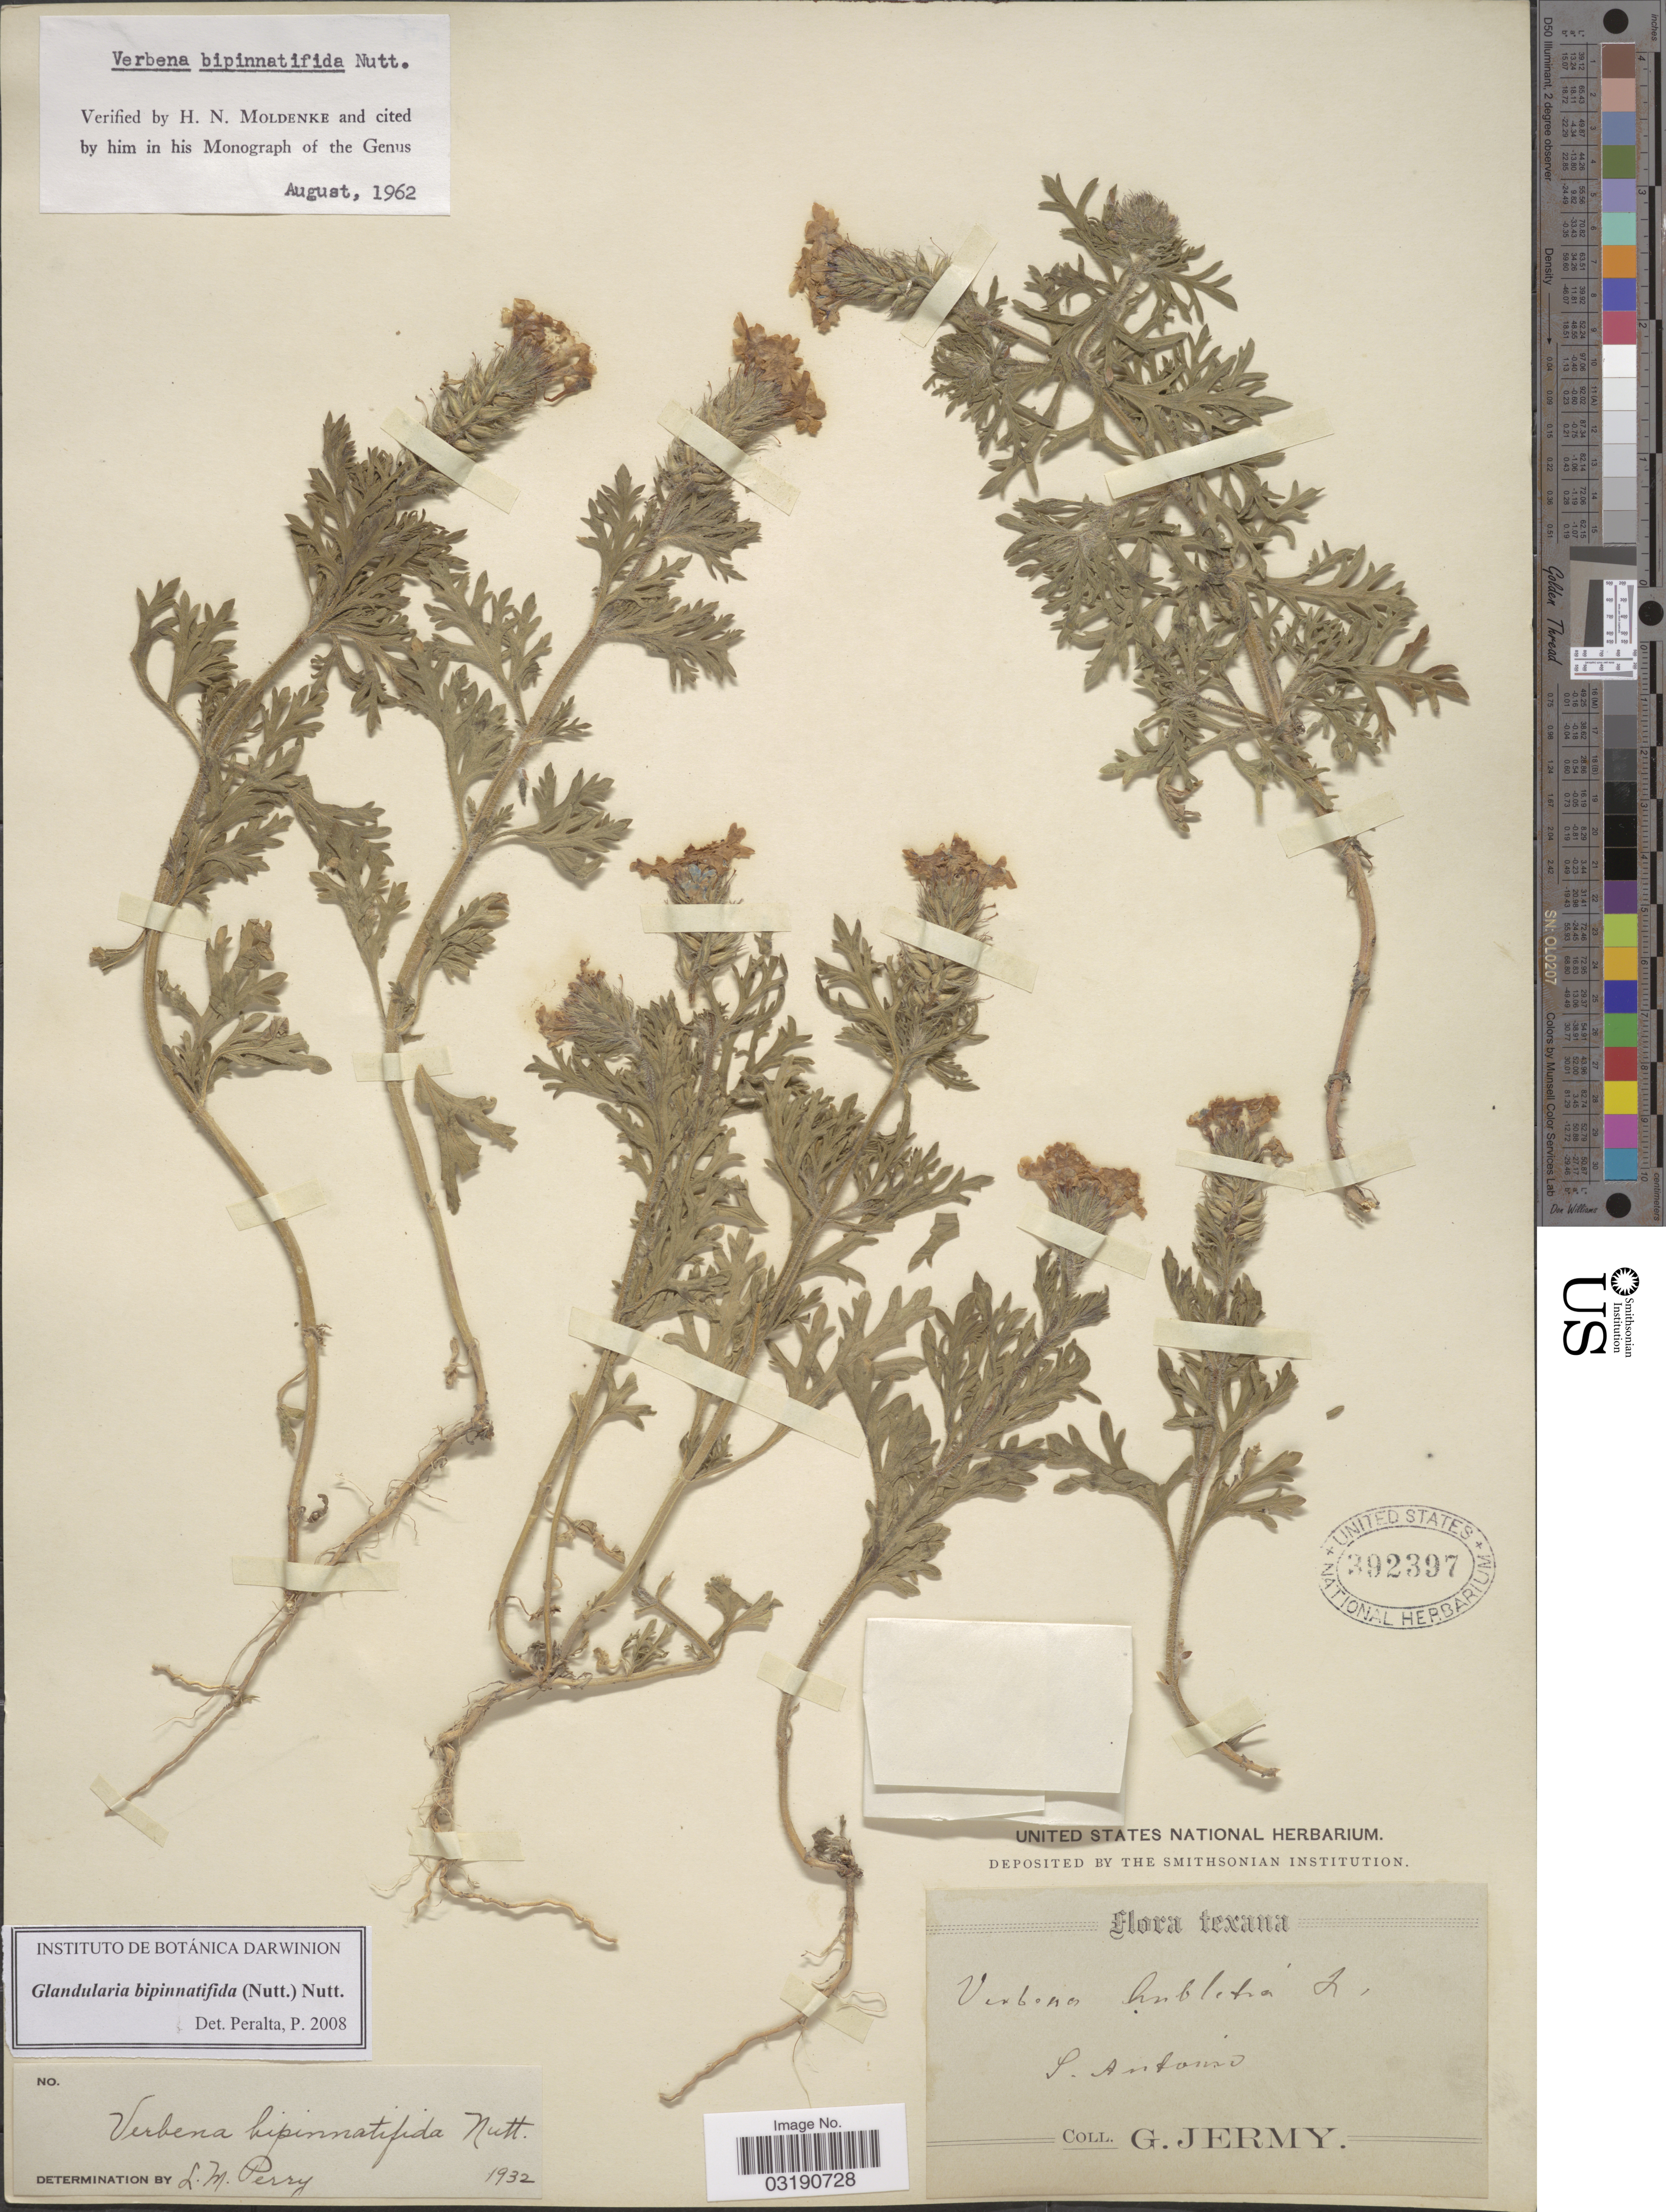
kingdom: Plantae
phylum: Tracheophyta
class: Magnoliopsida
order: Lamiales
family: Verbenaceae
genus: Verbena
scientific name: Verbena bipinnatifida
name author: (Schauer) Nutt.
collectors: G. Jermy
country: United States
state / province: Texas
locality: S. Antonio.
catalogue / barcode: US 392397